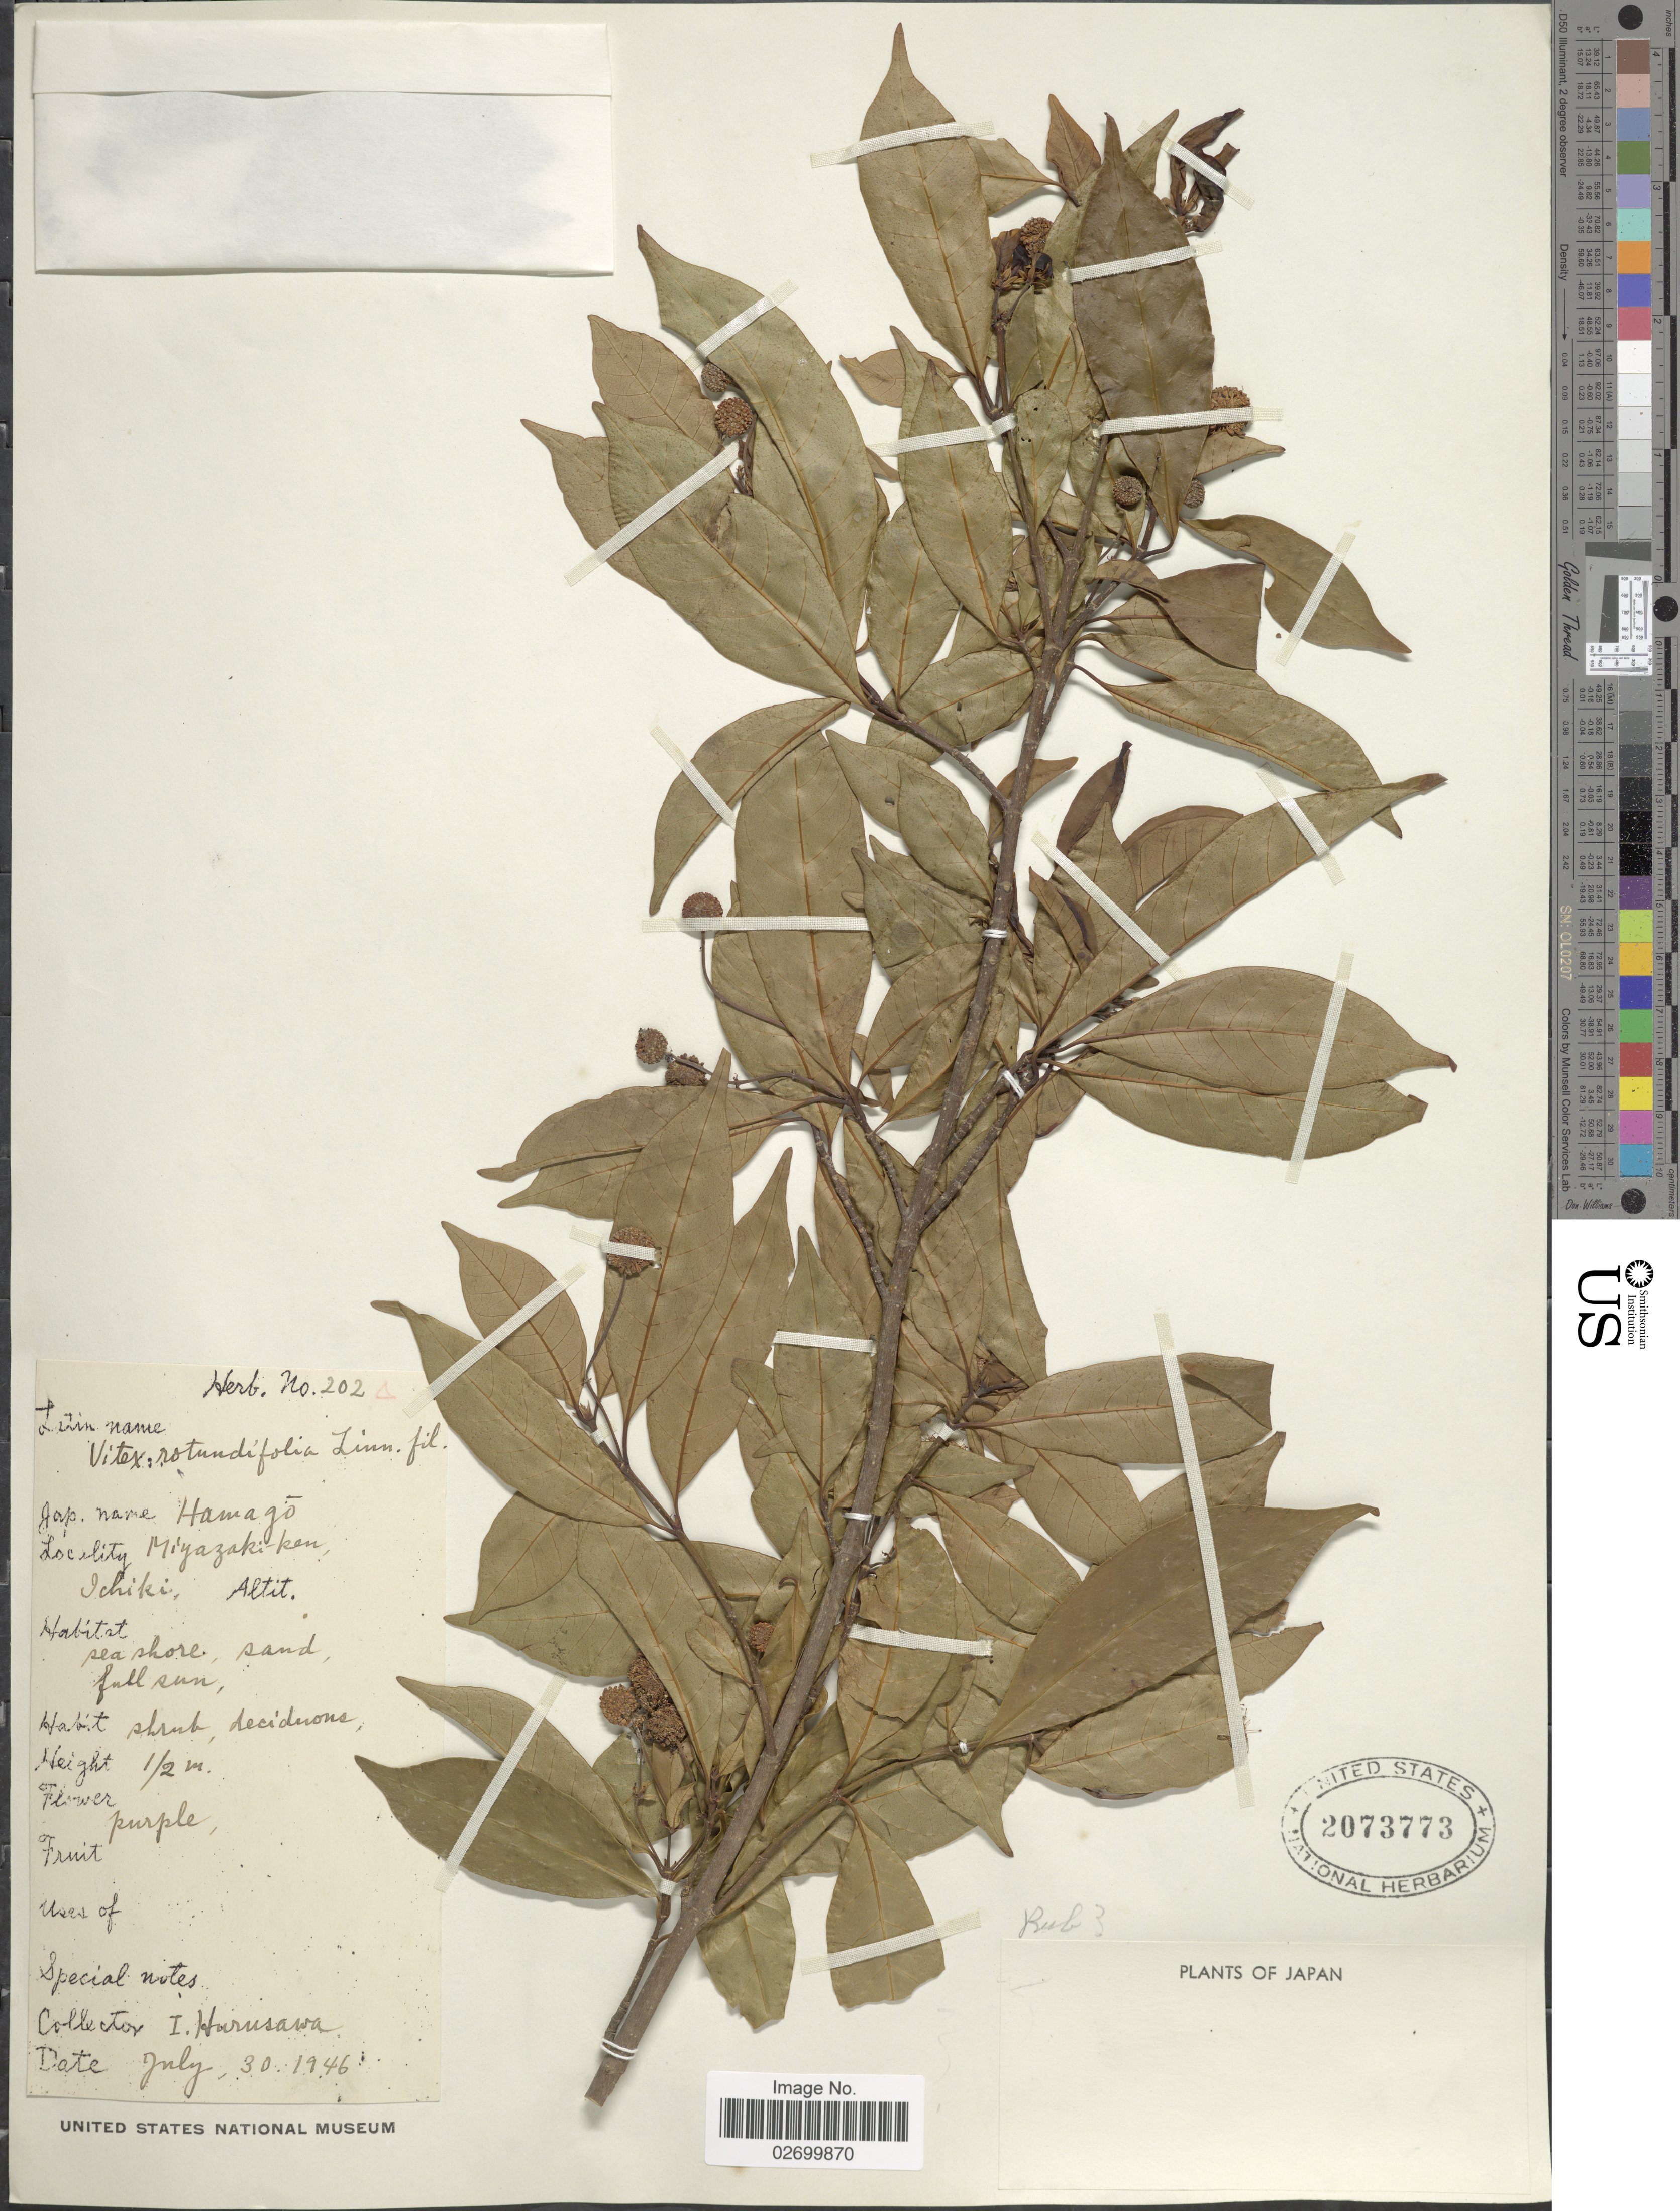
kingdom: Plantae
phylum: Tracheophyta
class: Magnoliopsida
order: Gentianales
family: Rubiaceae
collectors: I. Hurusawa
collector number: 202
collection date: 1946-07-30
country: Japan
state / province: Miyazaki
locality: Miyazaki-ken, Ichiki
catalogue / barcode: US 2073773